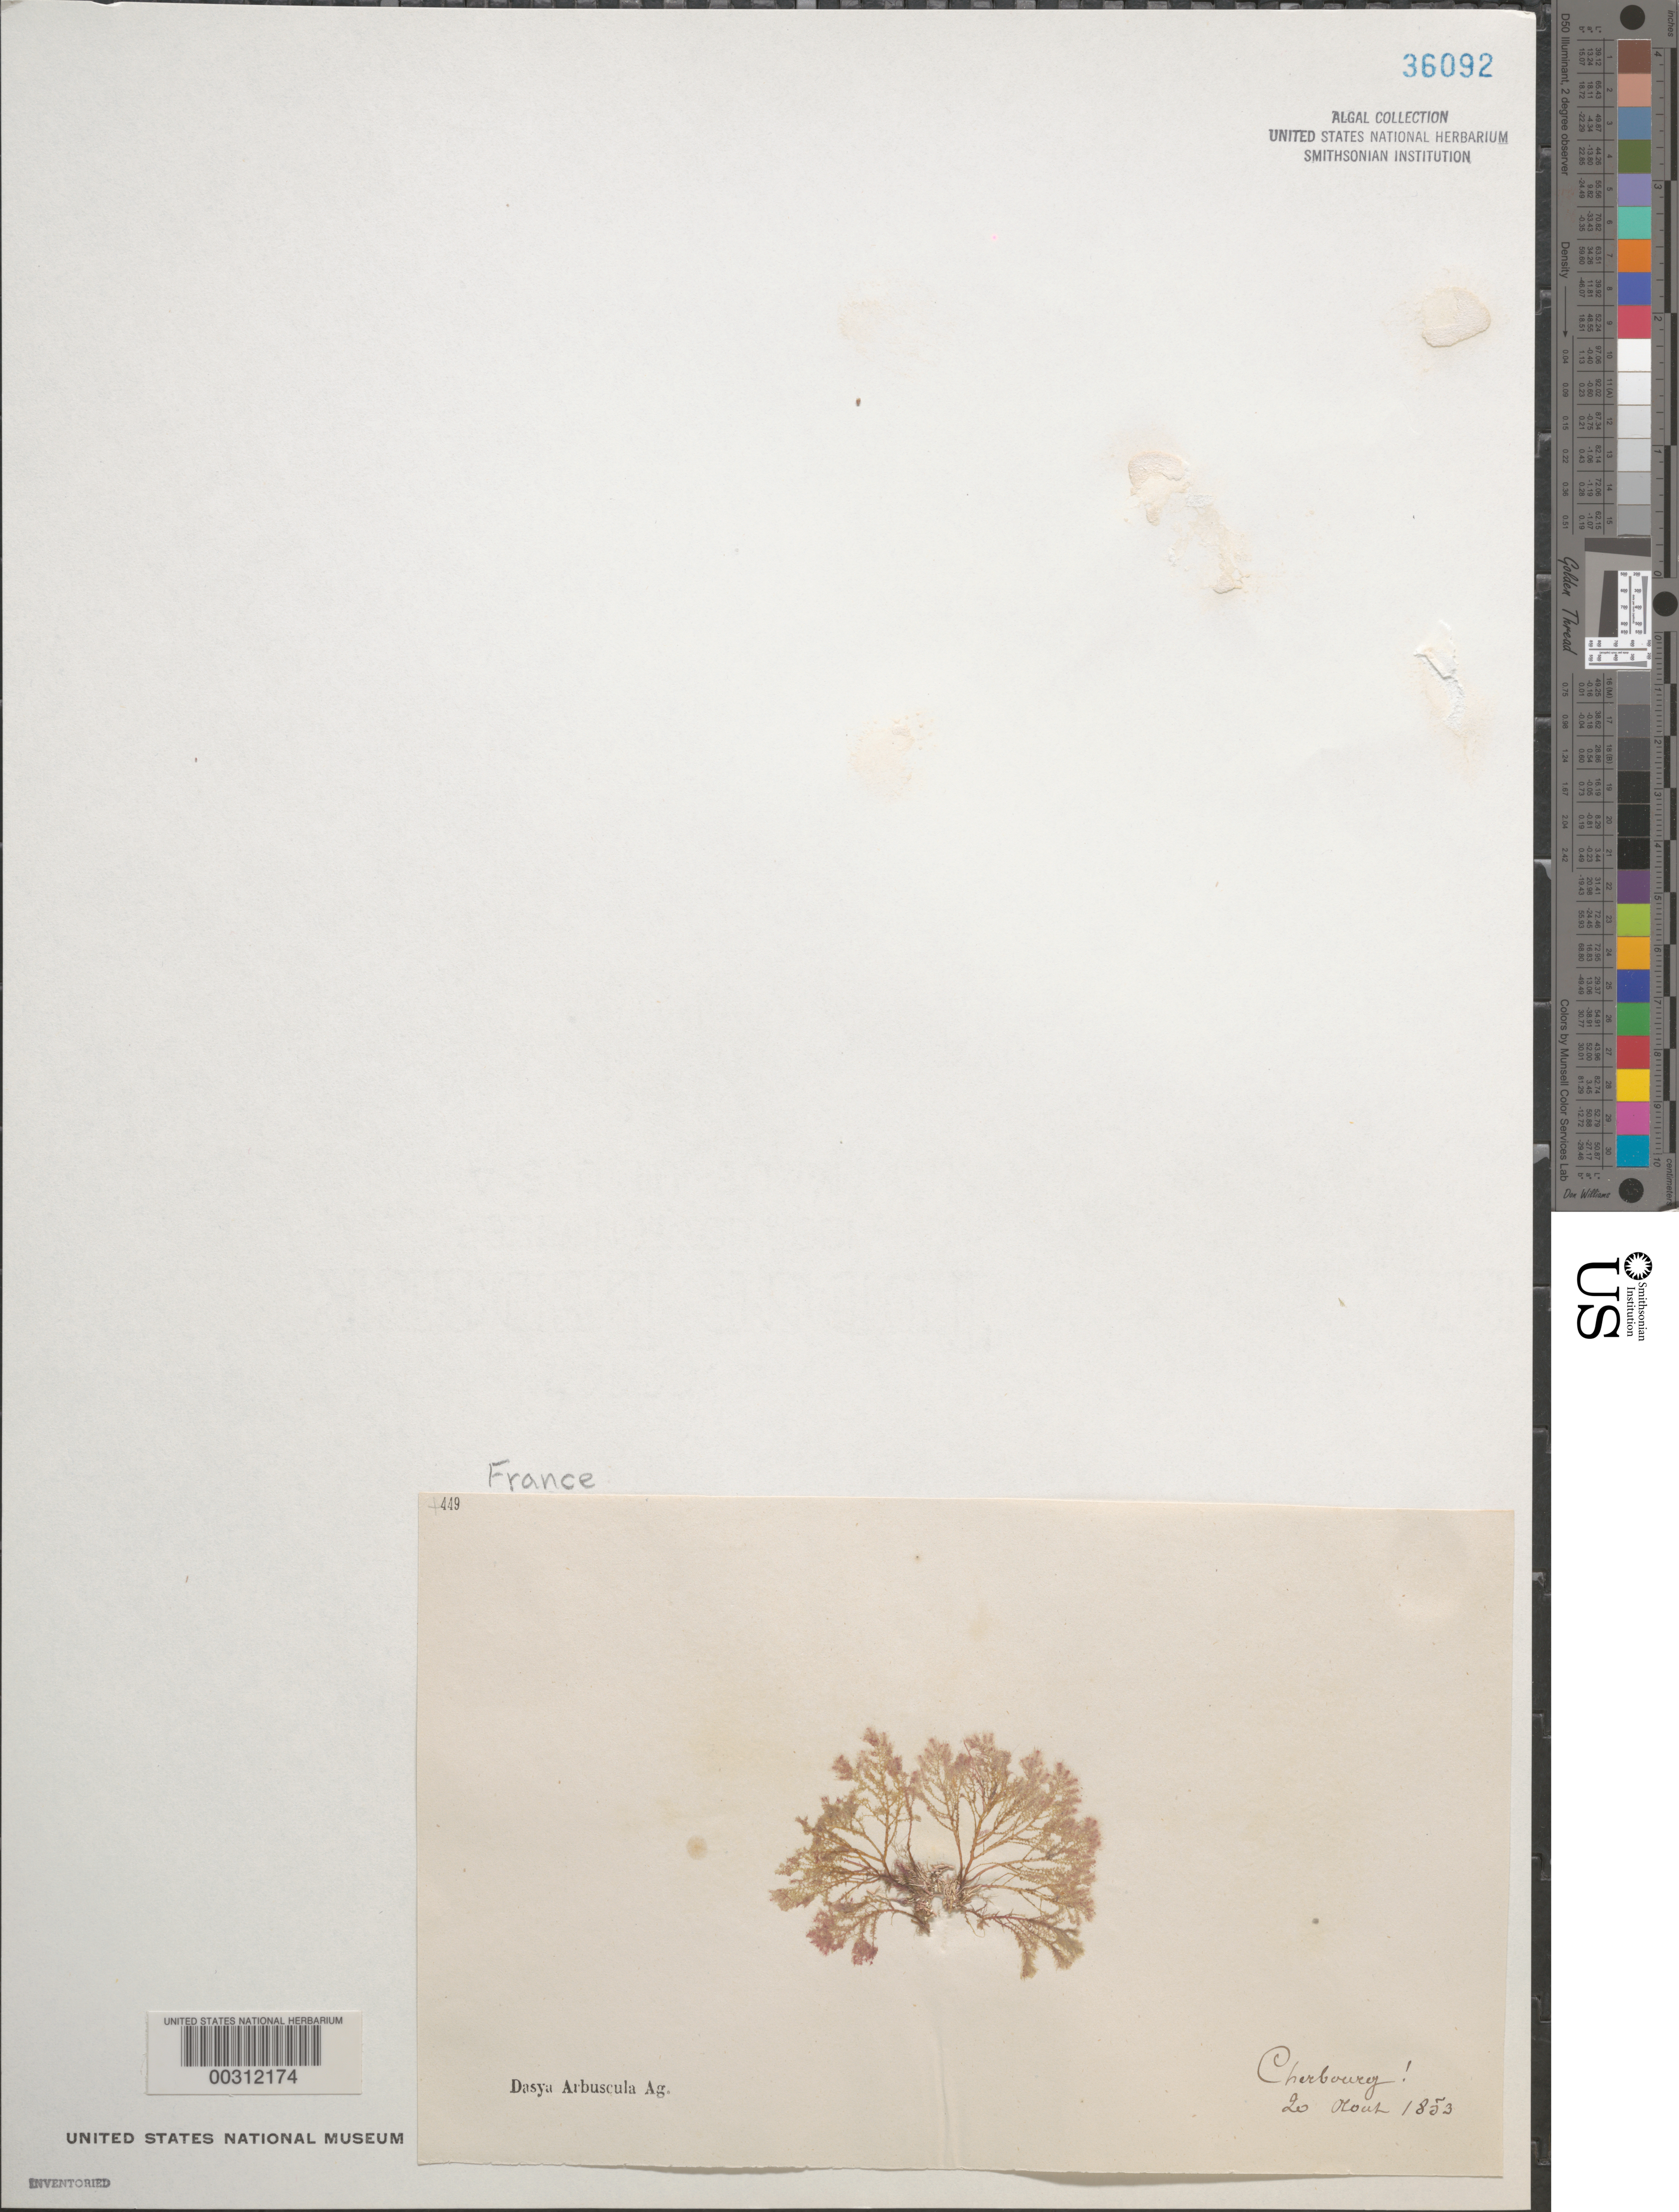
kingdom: Plantae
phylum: Rhodophyta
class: Florideophyceae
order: Ceramiales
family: Callithamniaceae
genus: Aglaothamnion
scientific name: Aglaothamnion sepositum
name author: (Gunnerus) C.A. Maggs & Hommers.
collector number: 449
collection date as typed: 20 Aug 1853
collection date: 1853-08-20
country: France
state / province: Normandie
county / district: Manche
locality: Cherbourg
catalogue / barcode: US 36092